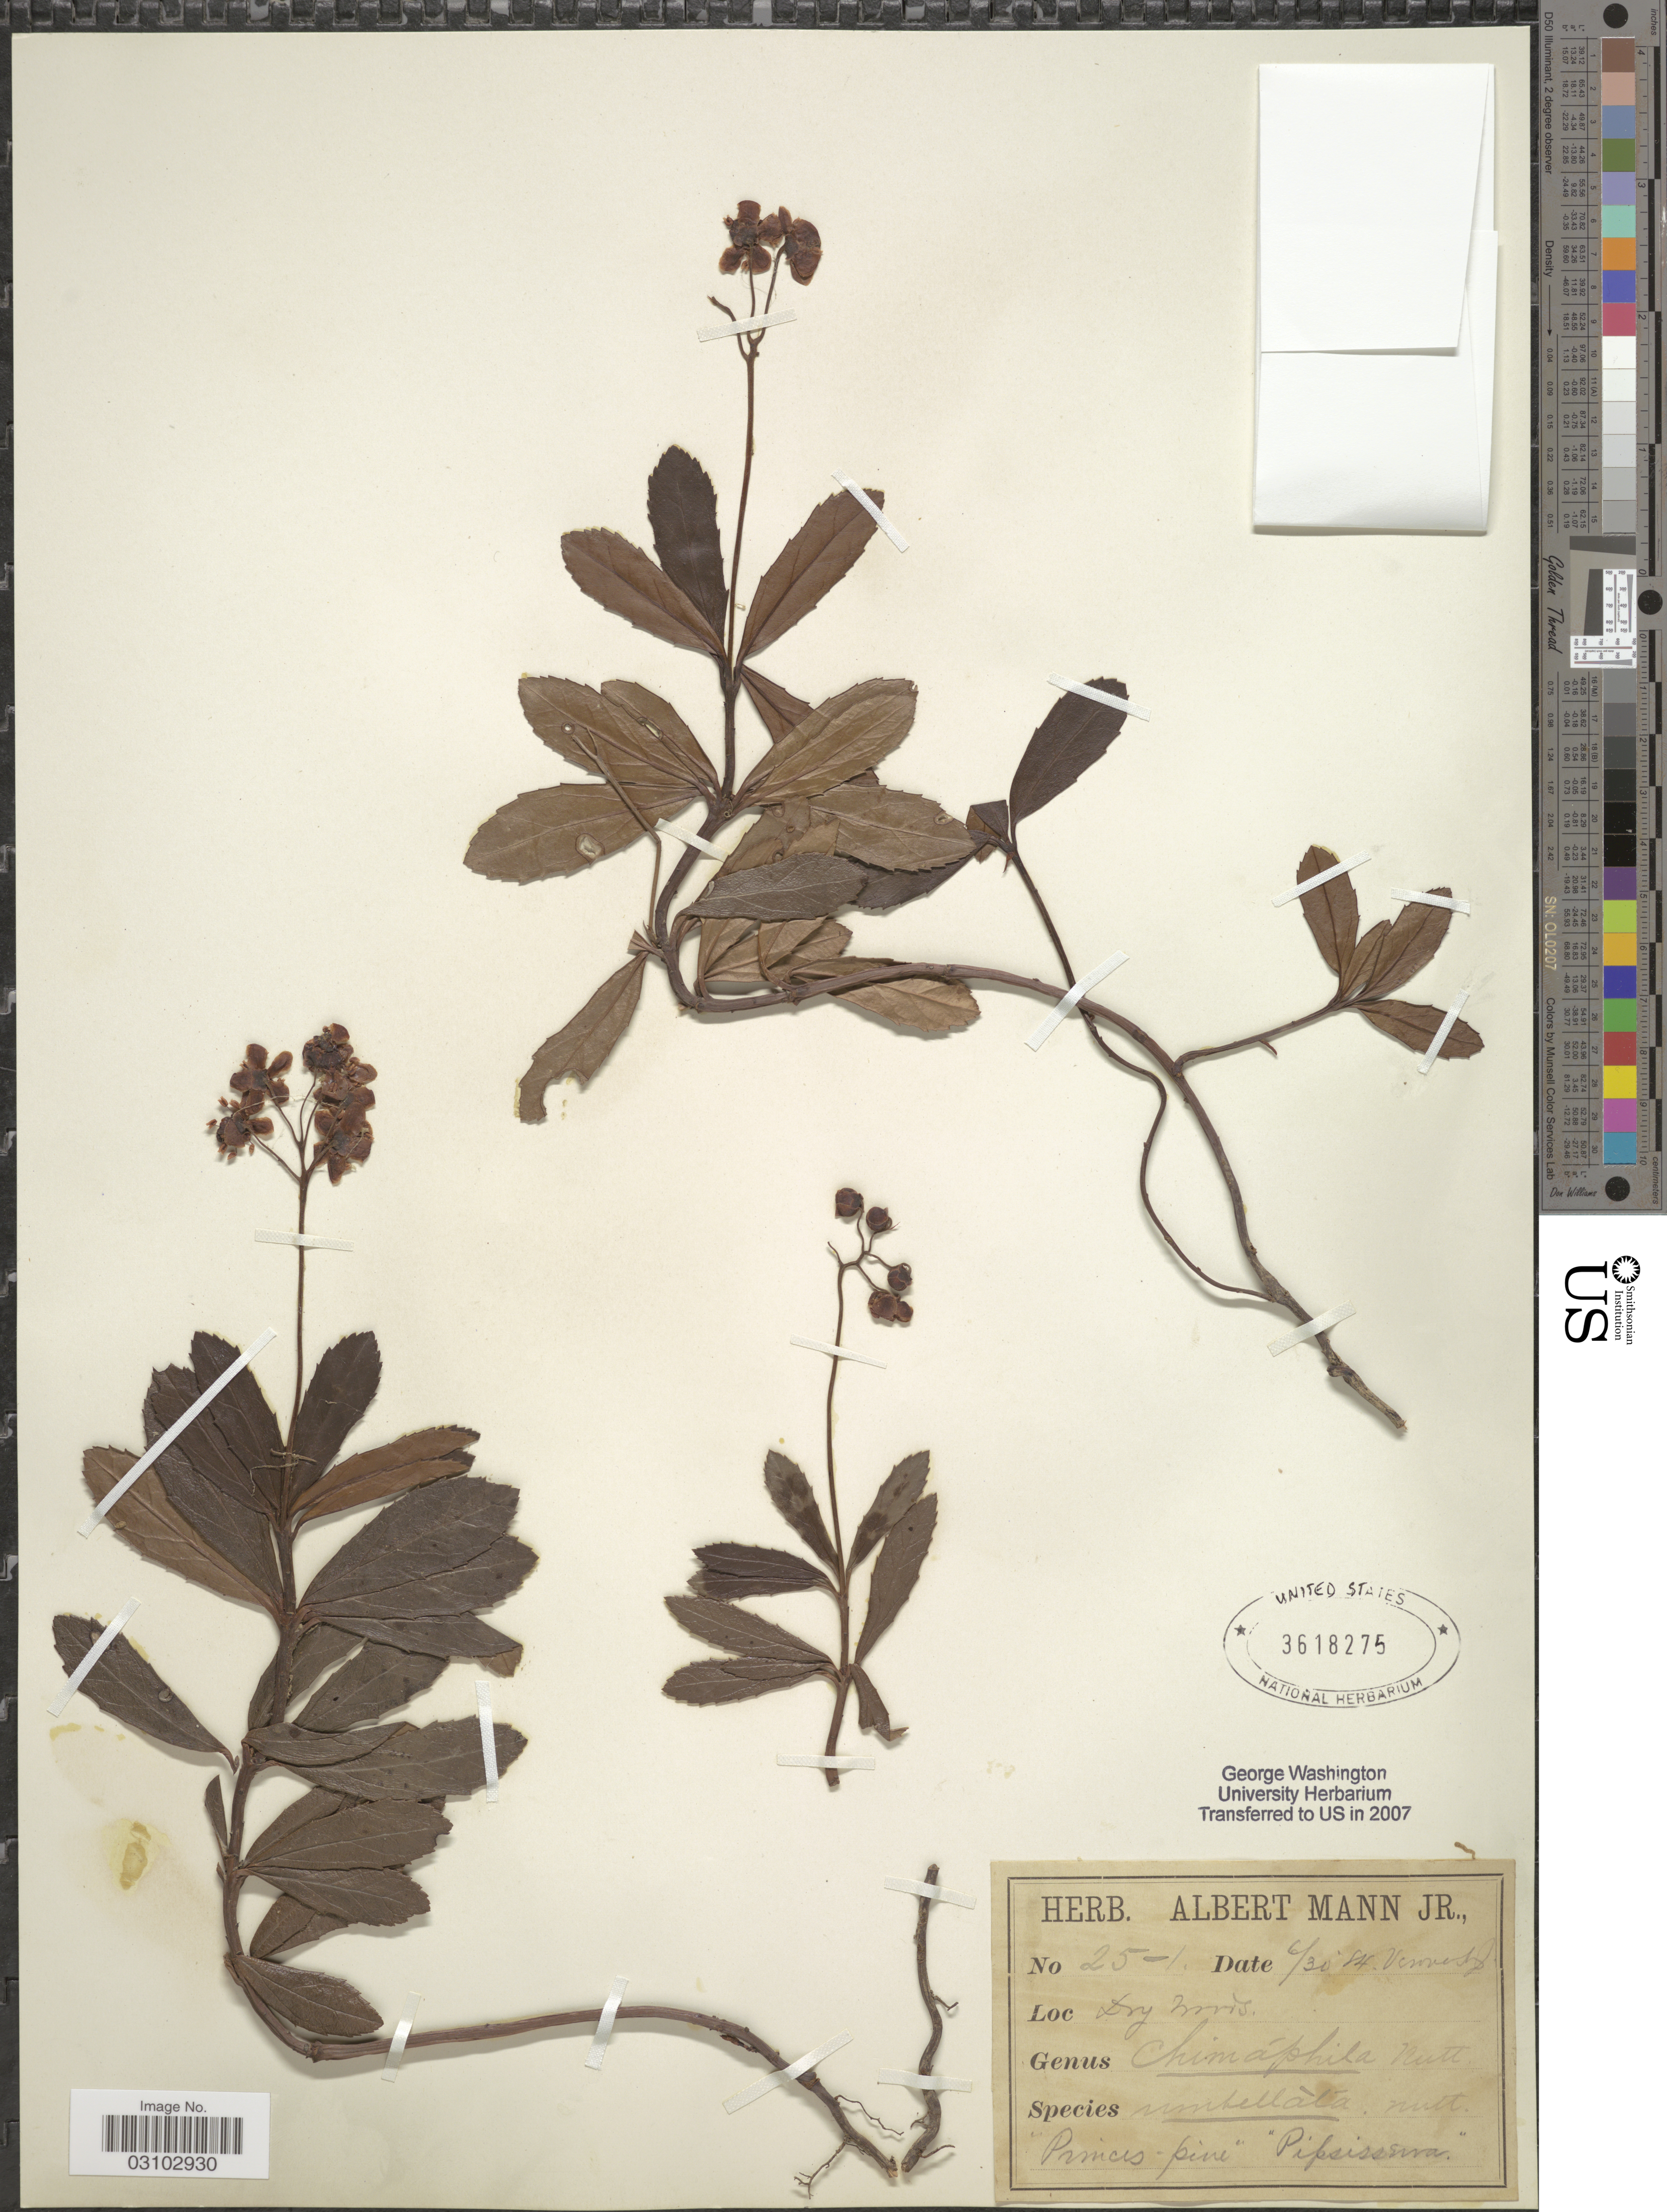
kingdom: Plantae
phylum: Tracheophyta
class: Magnoliopsida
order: Ericales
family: Ericaceae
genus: Chimaphila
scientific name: Chimaphila umbellata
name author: (L.) W.P.C. Barton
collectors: Ex herb. Albert Mann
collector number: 25-1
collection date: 1884-06-30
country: United States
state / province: Vermont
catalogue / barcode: US 3618275